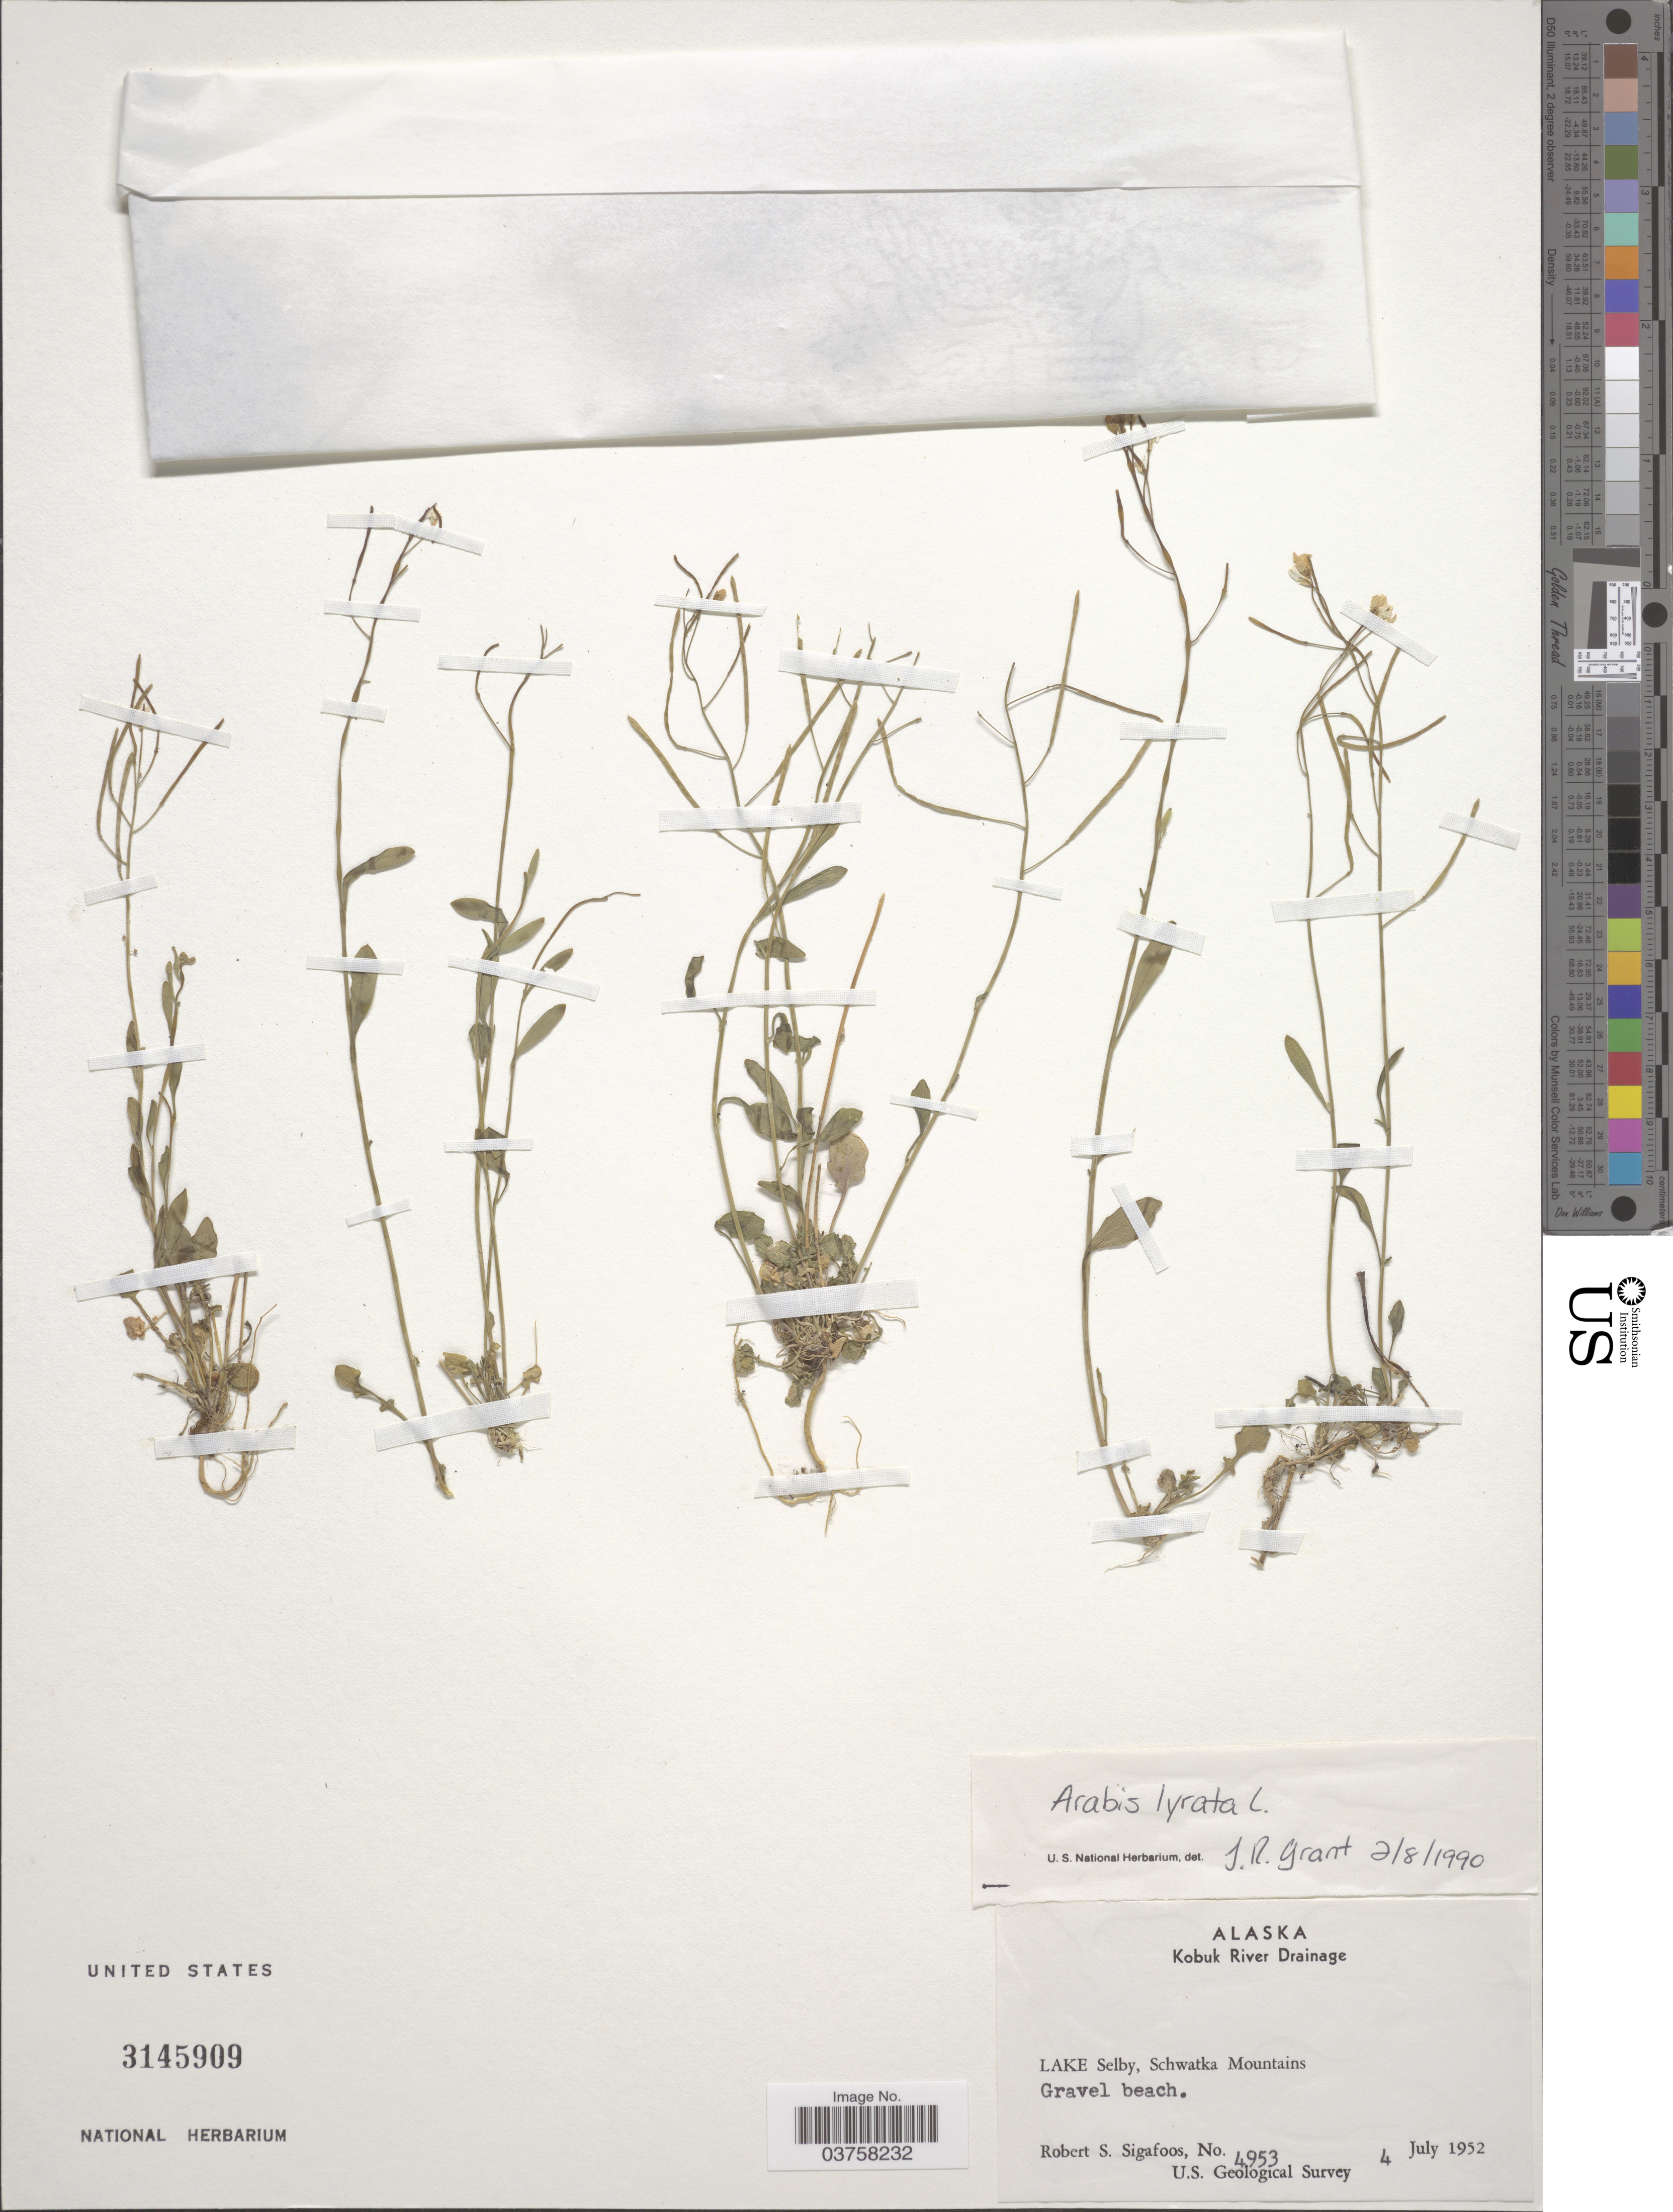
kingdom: Plantae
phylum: Tracheophyta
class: Magnoliopsida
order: Brassicales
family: Brassicaceae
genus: Arabis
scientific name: Arabis lyrata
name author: L.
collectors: R. Sigafoos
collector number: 4953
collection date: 1952-07-04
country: United States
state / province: Alaska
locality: Kobuk River Drainage. Lake Selby, Schwatka Mountains. Gravel beach.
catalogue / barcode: US 3145909